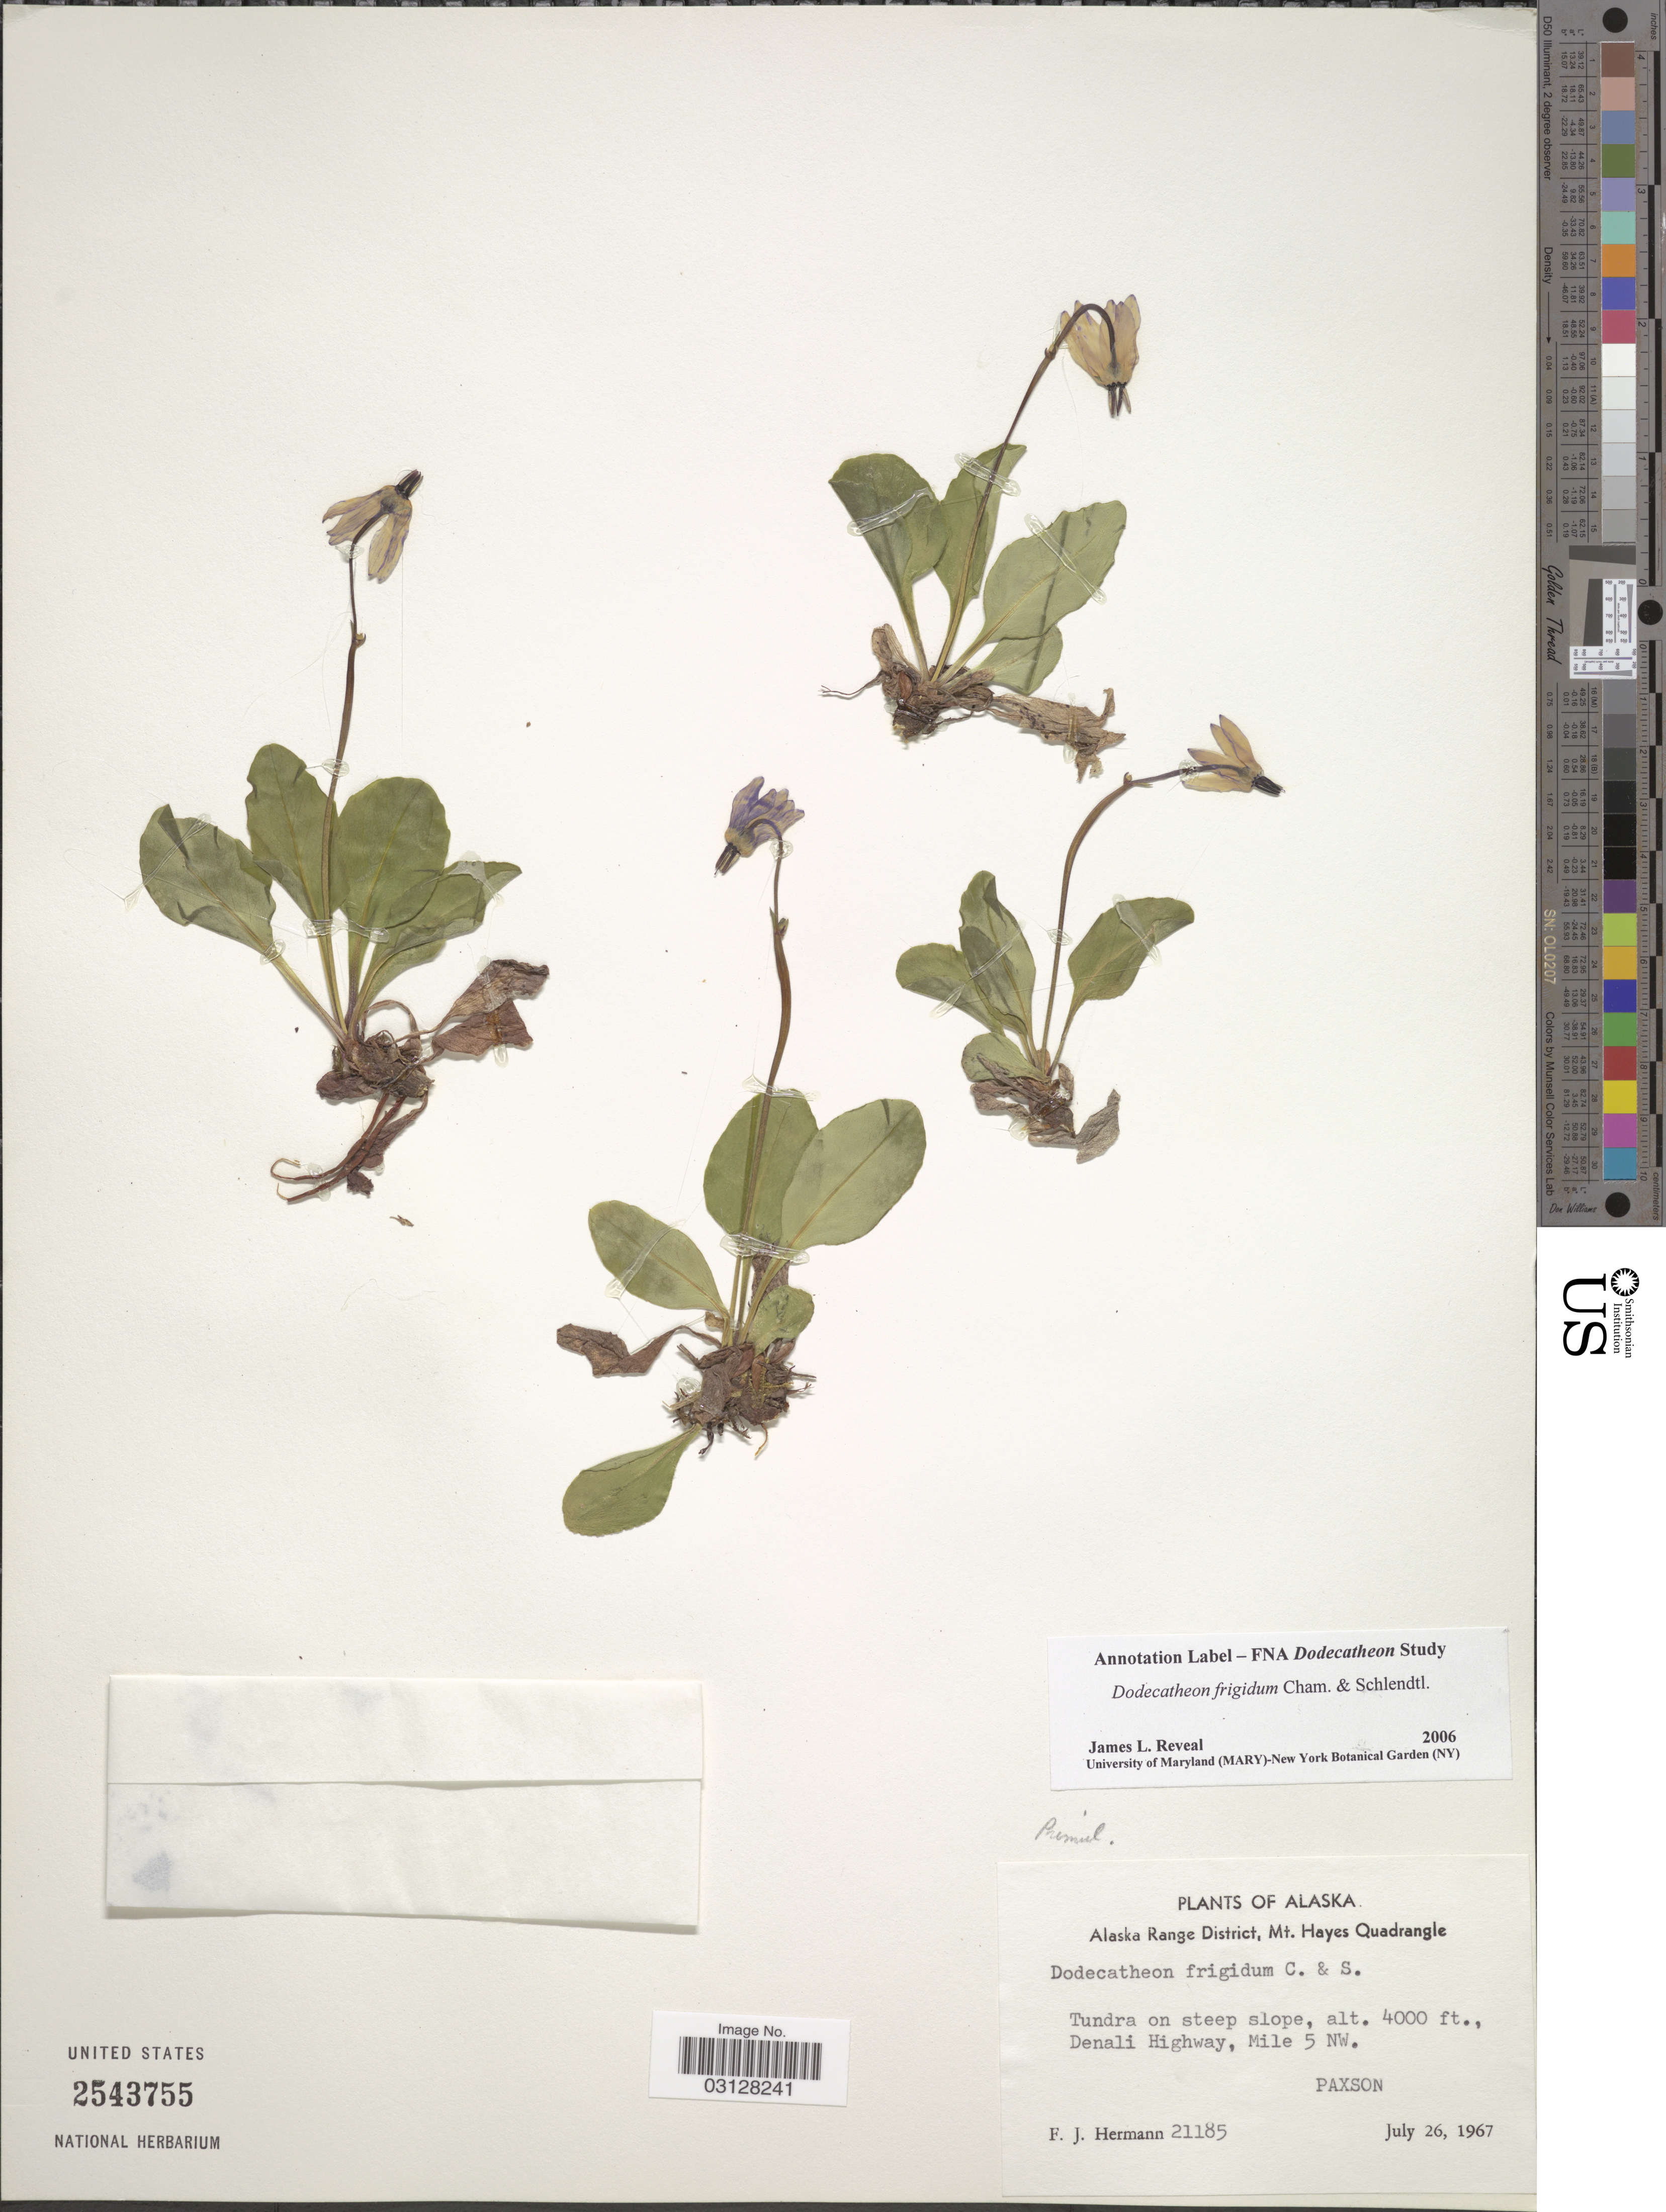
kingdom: Plantae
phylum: Tracheophyta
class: Magnoliopsida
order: Ericales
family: Primulaceae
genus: Dodecatheon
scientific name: Dodecatheon frigidum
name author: Cham. & Schltdl.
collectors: F. J. Hermann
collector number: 21185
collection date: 1967-07-26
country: United States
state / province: Alaska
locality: Alaska Range District, Mt. Heyes Quadrangle. Tundra on steep slope, Denali Highway, Mile 5 NW. PAXSON.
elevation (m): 1219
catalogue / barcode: US 2543755